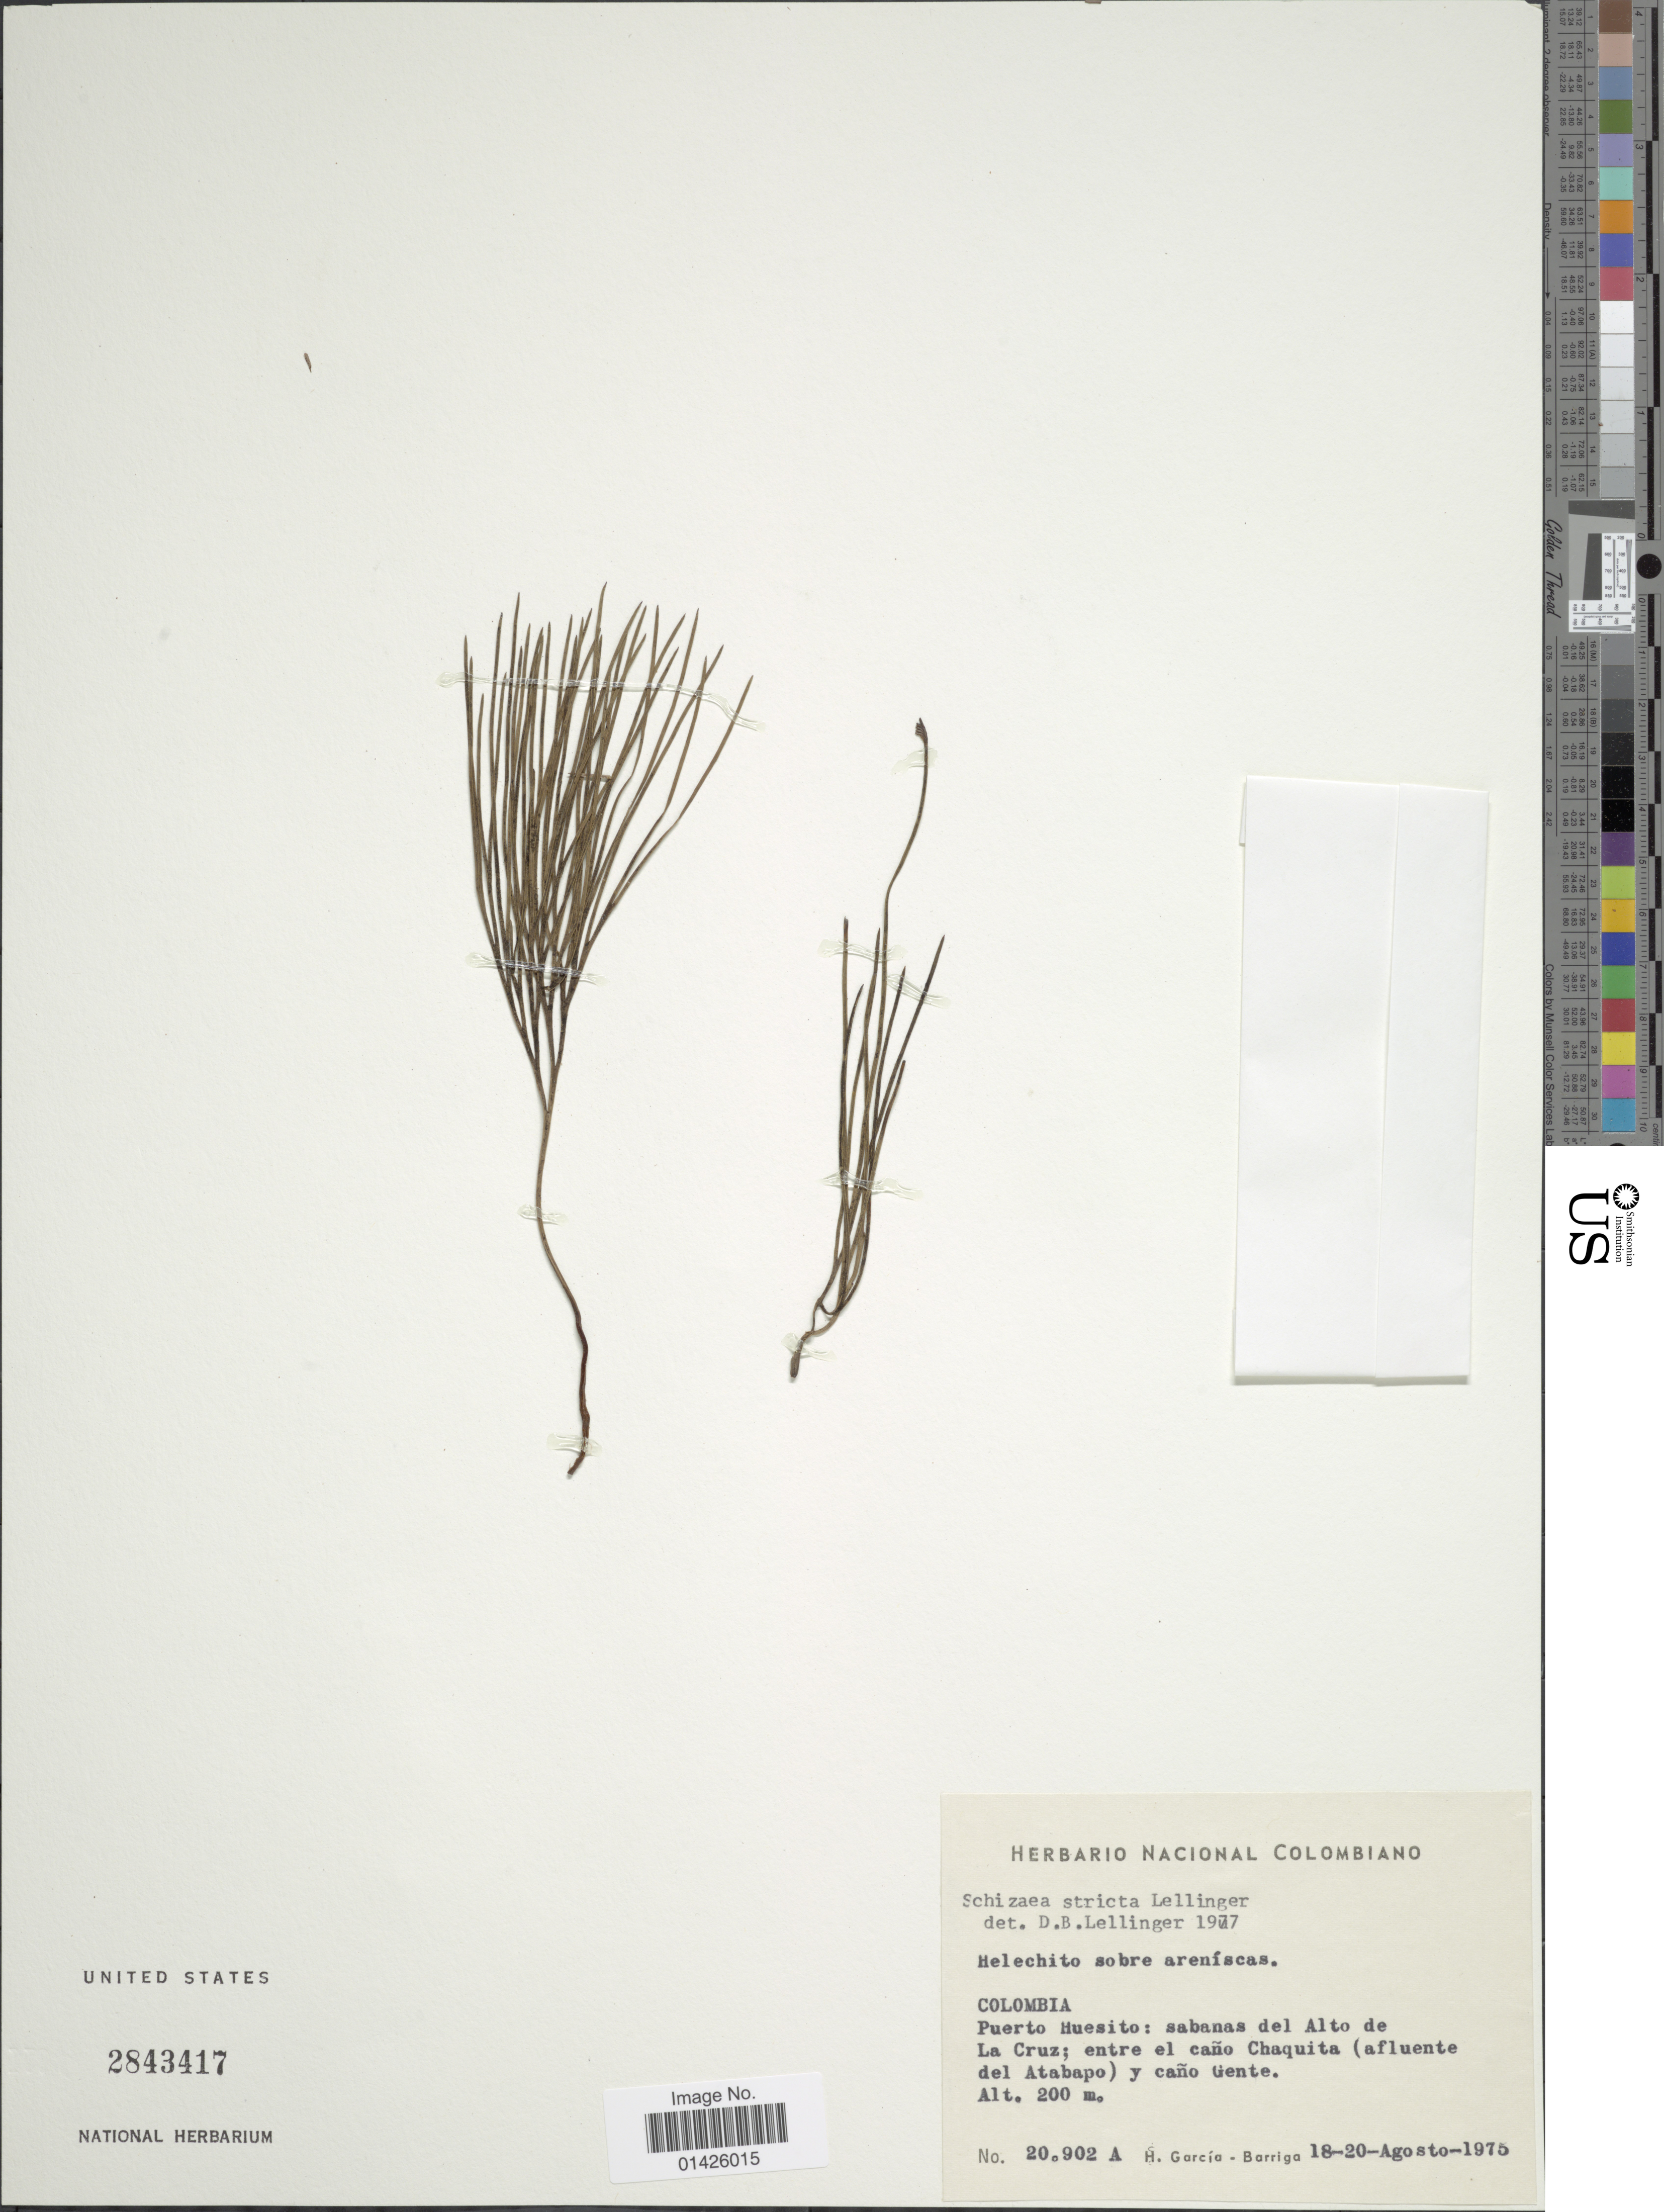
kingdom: Plantae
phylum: Tracheophyta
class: Polypodiopsida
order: Schizaeales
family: Schizaeaceae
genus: Schizaea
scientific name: Schizaea stricta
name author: Lellinger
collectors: H. García Barriga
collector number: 20902A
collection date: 1975-08-18/1975-08-20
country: Colombia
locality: Puerto Huesito: sabanas del Alto de La cruz; entre el caño Chaquita (afluente del Atabapo) y caño Gente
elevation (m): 200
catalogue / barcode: US 2843417